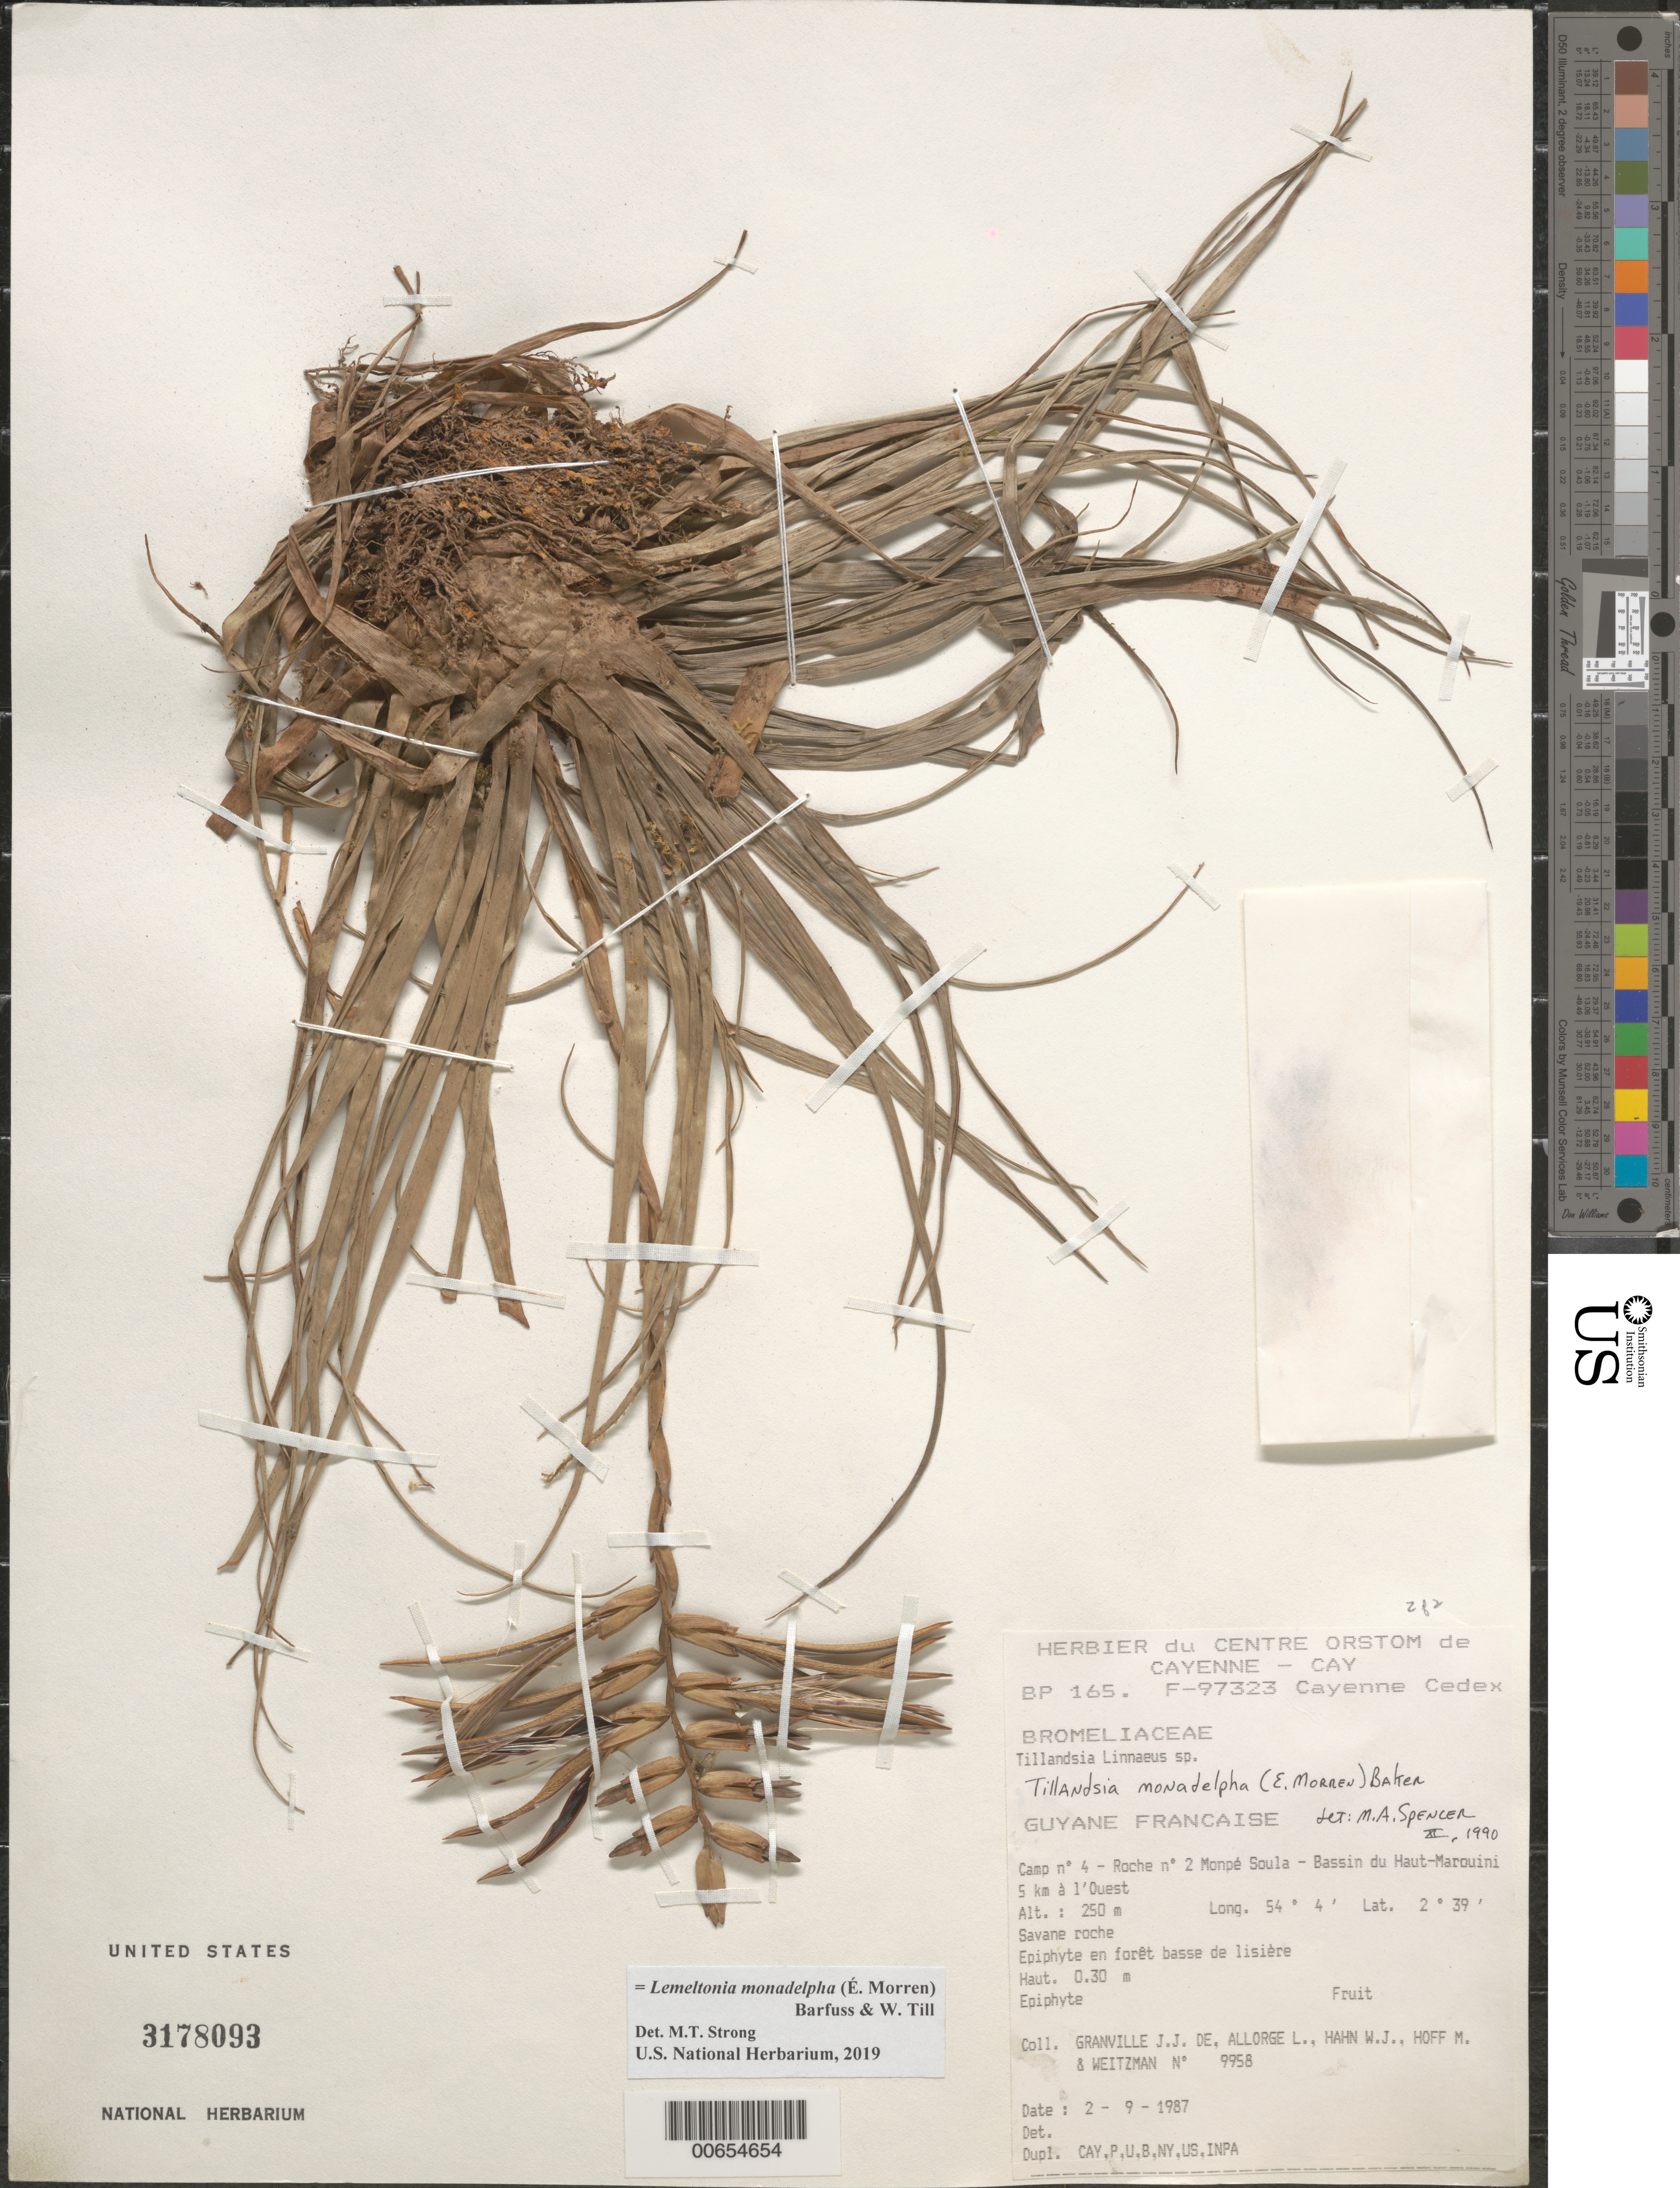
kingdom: Plantae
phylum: Tracheophyta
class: Liliopsida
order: Poales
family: Bromeliaceae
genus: Lemeltonia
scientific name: Lemeltonia monadelpha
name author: (É. Morren) Barfuss & W. Till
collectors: J.-J. de Granville, L. Allorge, W. J. Hahn, M. Hoff & Weitzman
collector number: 9958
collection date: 1987-09-02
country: French Guiana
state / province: Cayenne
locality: Guyane Francaise. Camp n° 4 - Roche n° 2 Monpé Soula - Bassin du Haut-Marouini 5 km à l'Ouest.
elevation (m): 250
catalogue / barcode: US 3178093